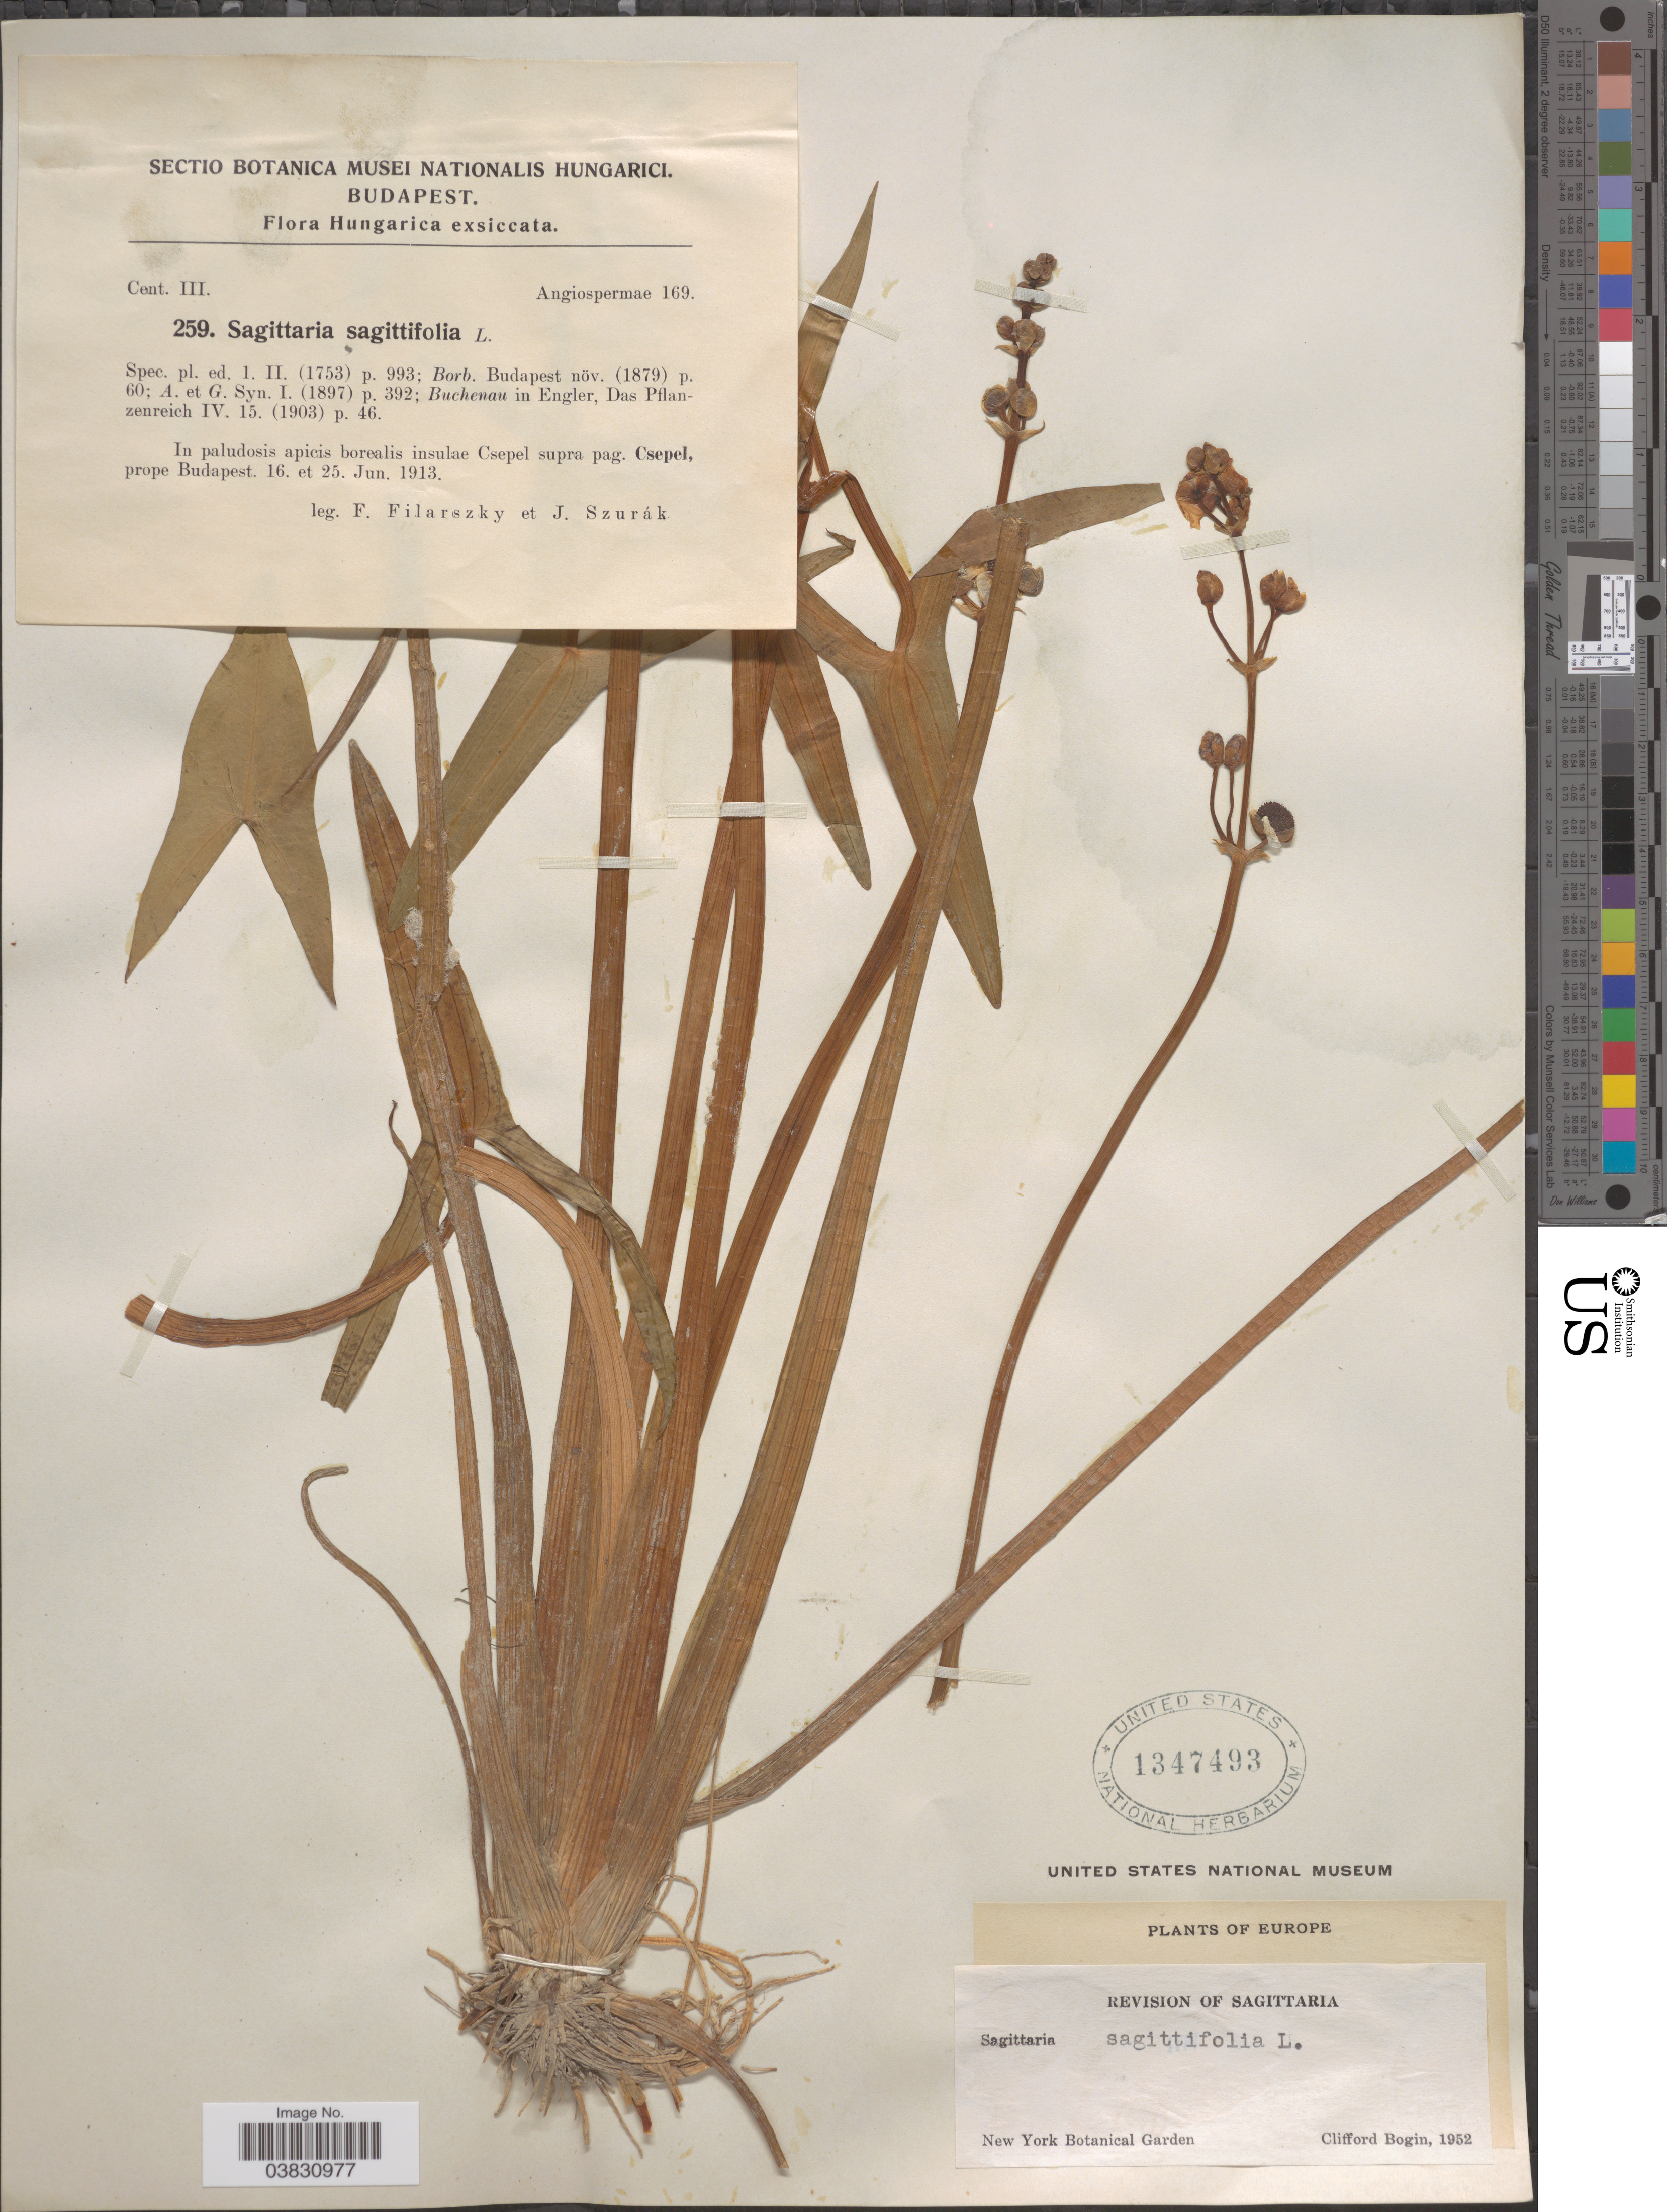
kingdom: Plantae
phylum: Tracheophyta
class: Liliopsida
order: Alismatales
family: Alismataceae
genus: Sagittaria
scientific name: Sagittaria sagittifolia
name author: L.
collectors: F. Filarszky & J. Szurak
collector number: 259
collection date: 1913-06-16/1913-06-25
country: Hungary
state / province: Budapest, Capital District of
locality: In paludosis apicis borealis insulae Csepel supra pag. Csepel, prope Budapest.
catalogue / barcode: US 1347493